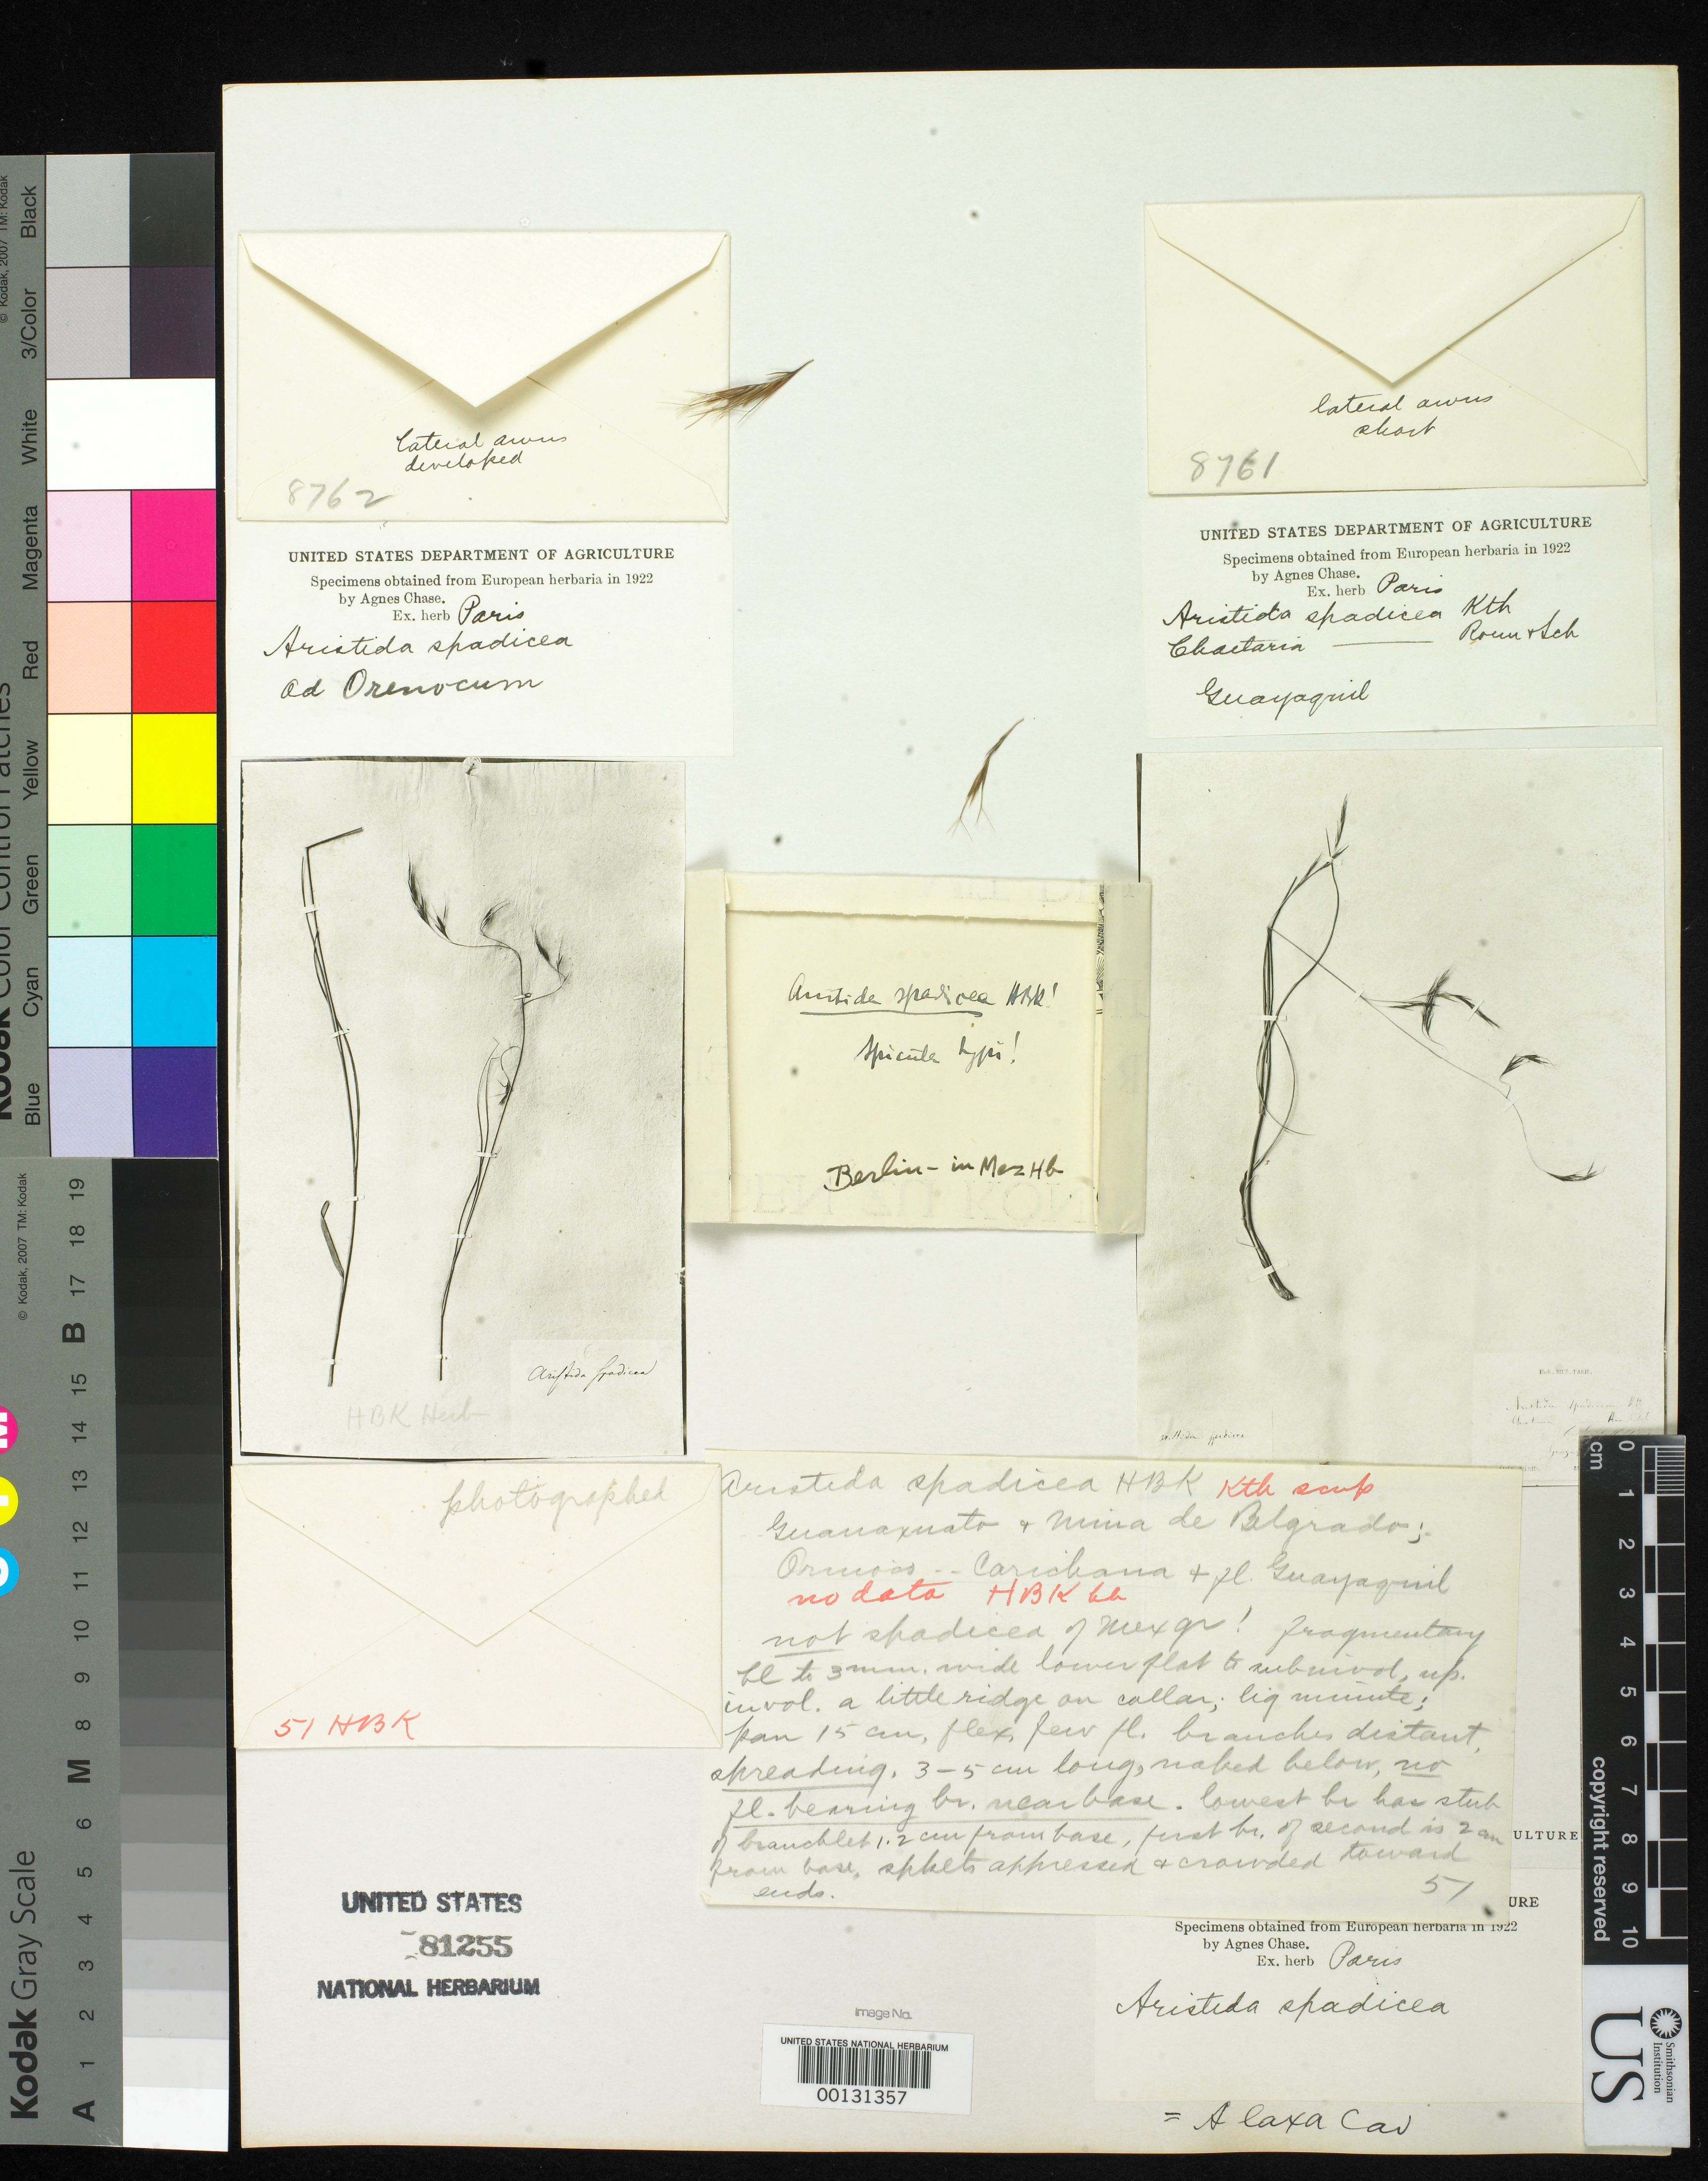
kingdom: Plantae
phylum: Tracheophyta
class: Liliopsida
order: Poales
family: Poaceae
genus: Aristida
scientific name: Aristida spadicea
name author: Kunth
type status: Type Fragment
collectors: F. W. Humboldt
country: Venezuela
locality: Orinoco River basin near Carichana.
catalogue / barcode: US 81255